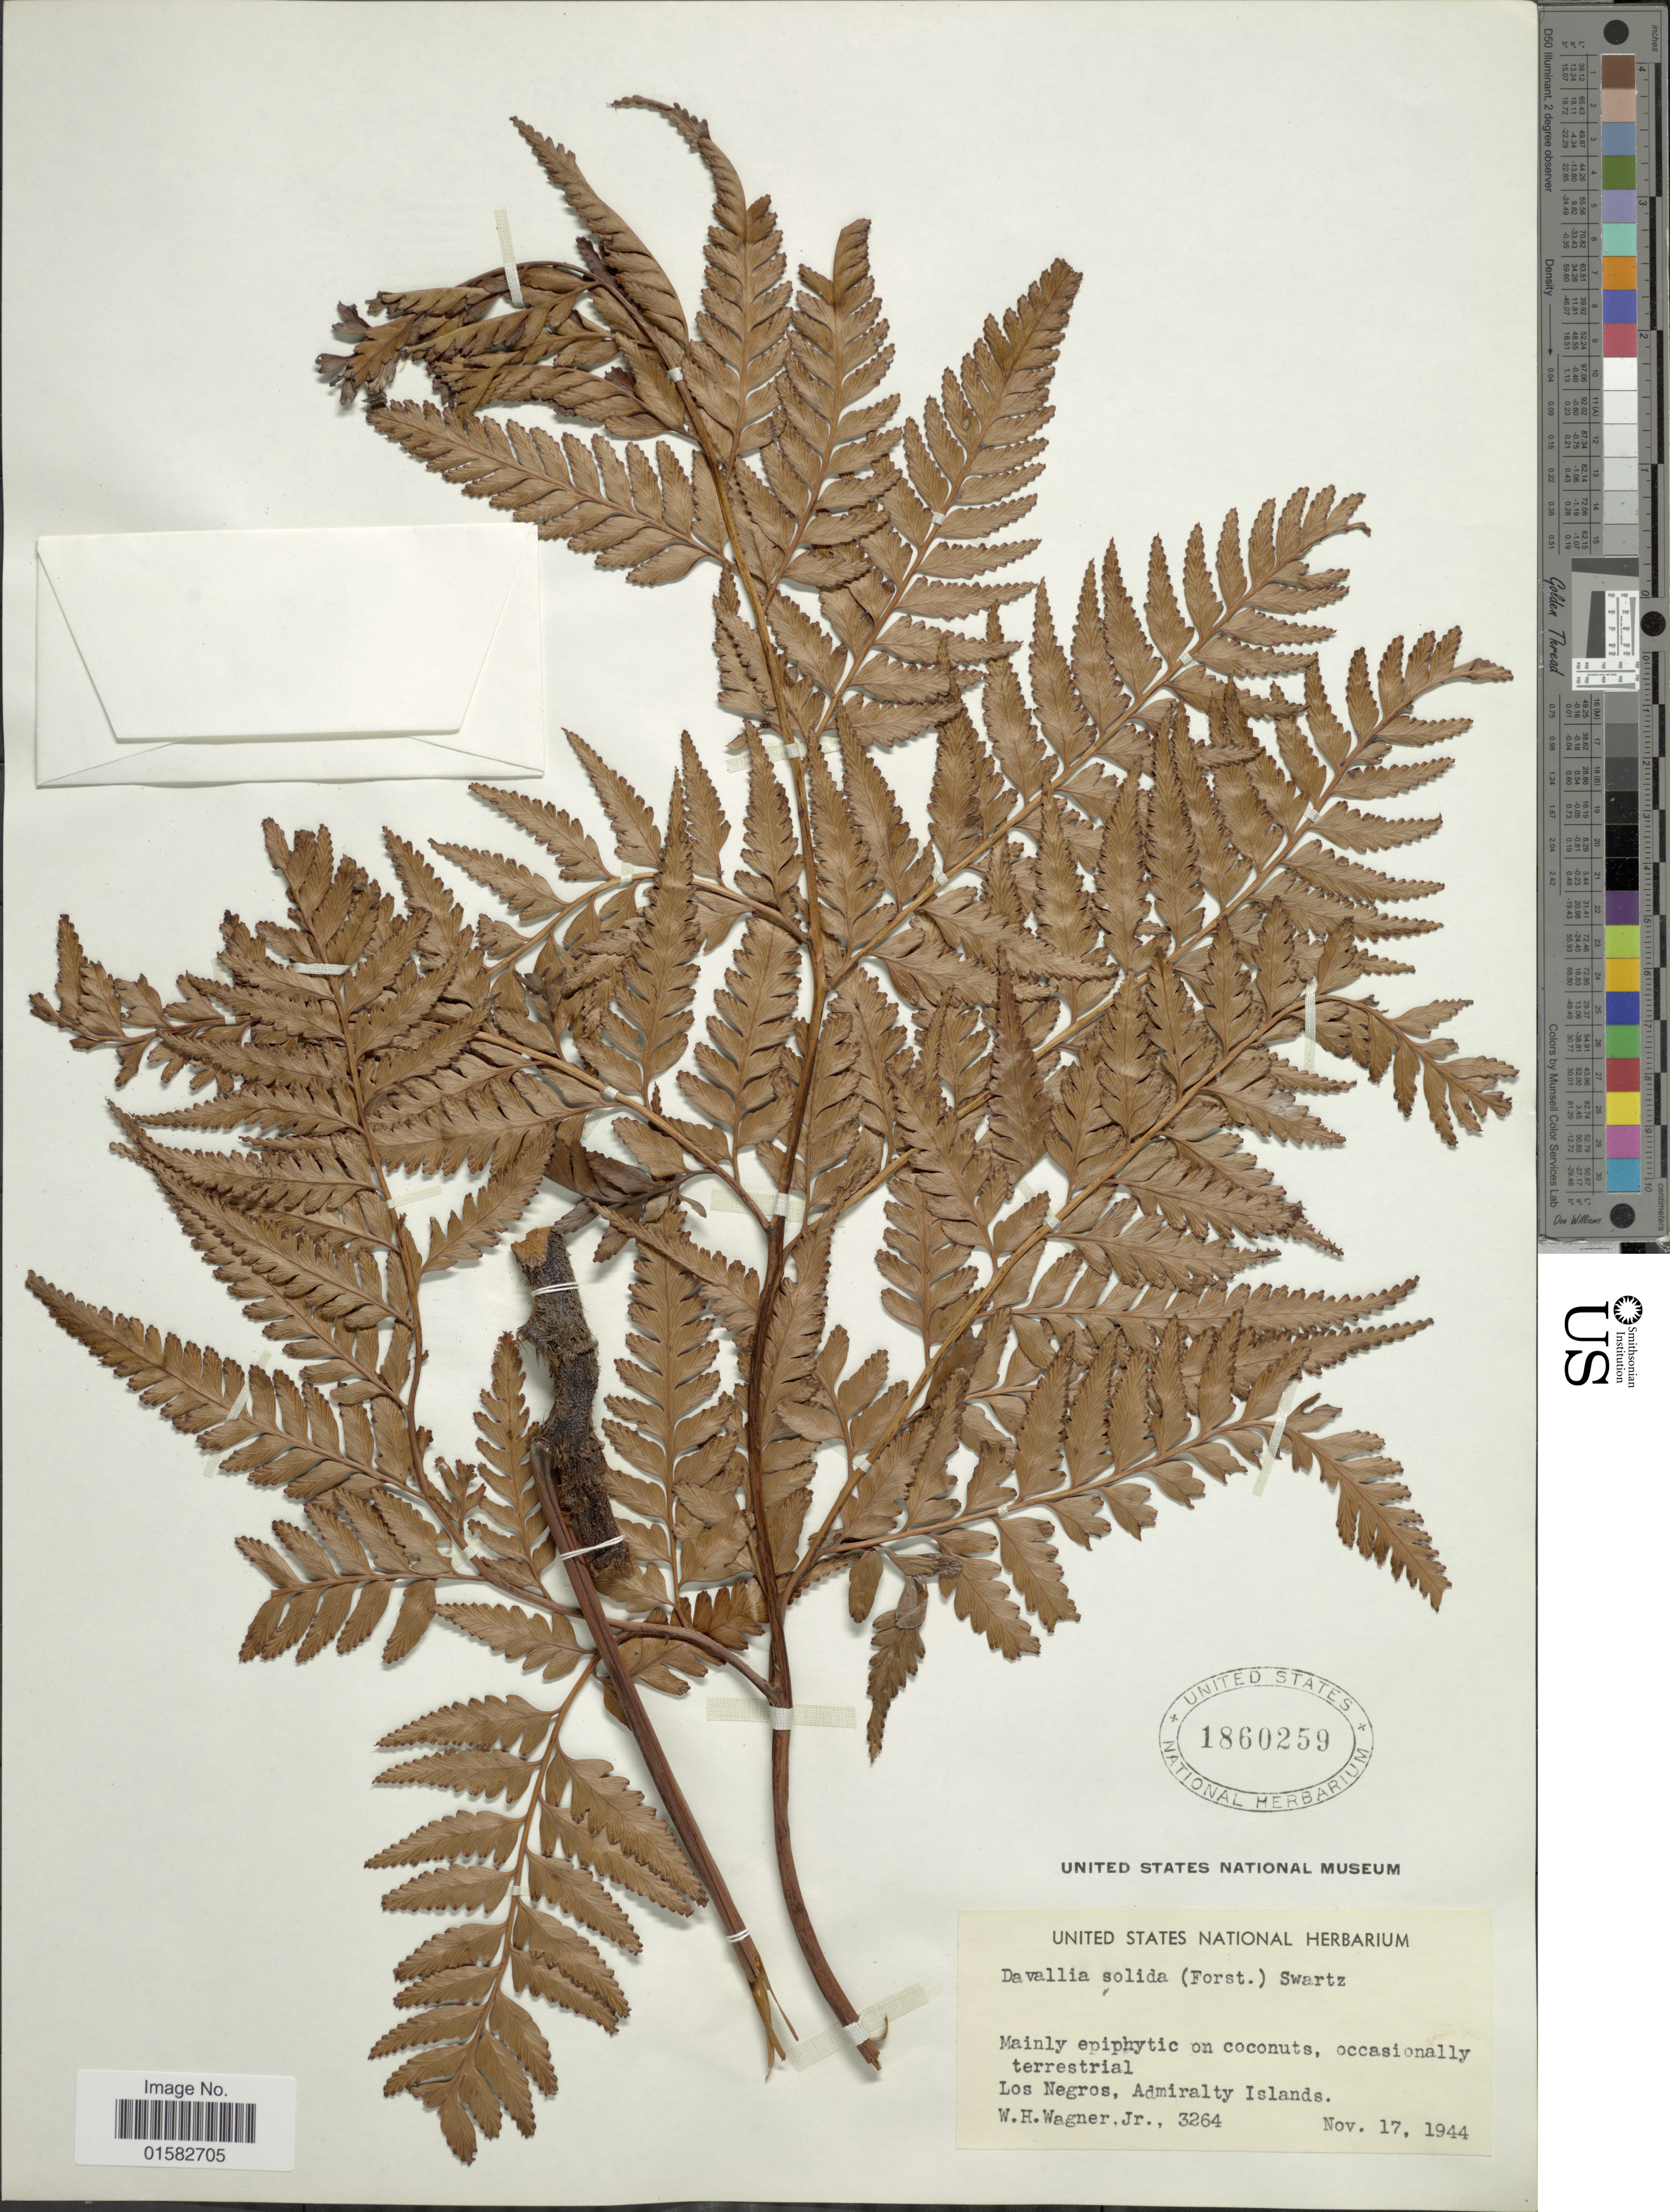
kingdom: Plantae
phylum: Tracheophyta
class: Polypodiopsida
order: Polypodiales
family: Davalliaceae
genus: Davallia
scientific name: Davallia solida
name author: (G. Forst.) Sw.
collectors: W. H. Wagner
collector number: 3264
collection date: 1944-11-17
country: Papua New Guinea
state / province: Manus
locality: Mainly epiphytic on coconuts, occasionally terrestrial, leos Negros, Admiralty islands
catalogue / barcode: US 1860259